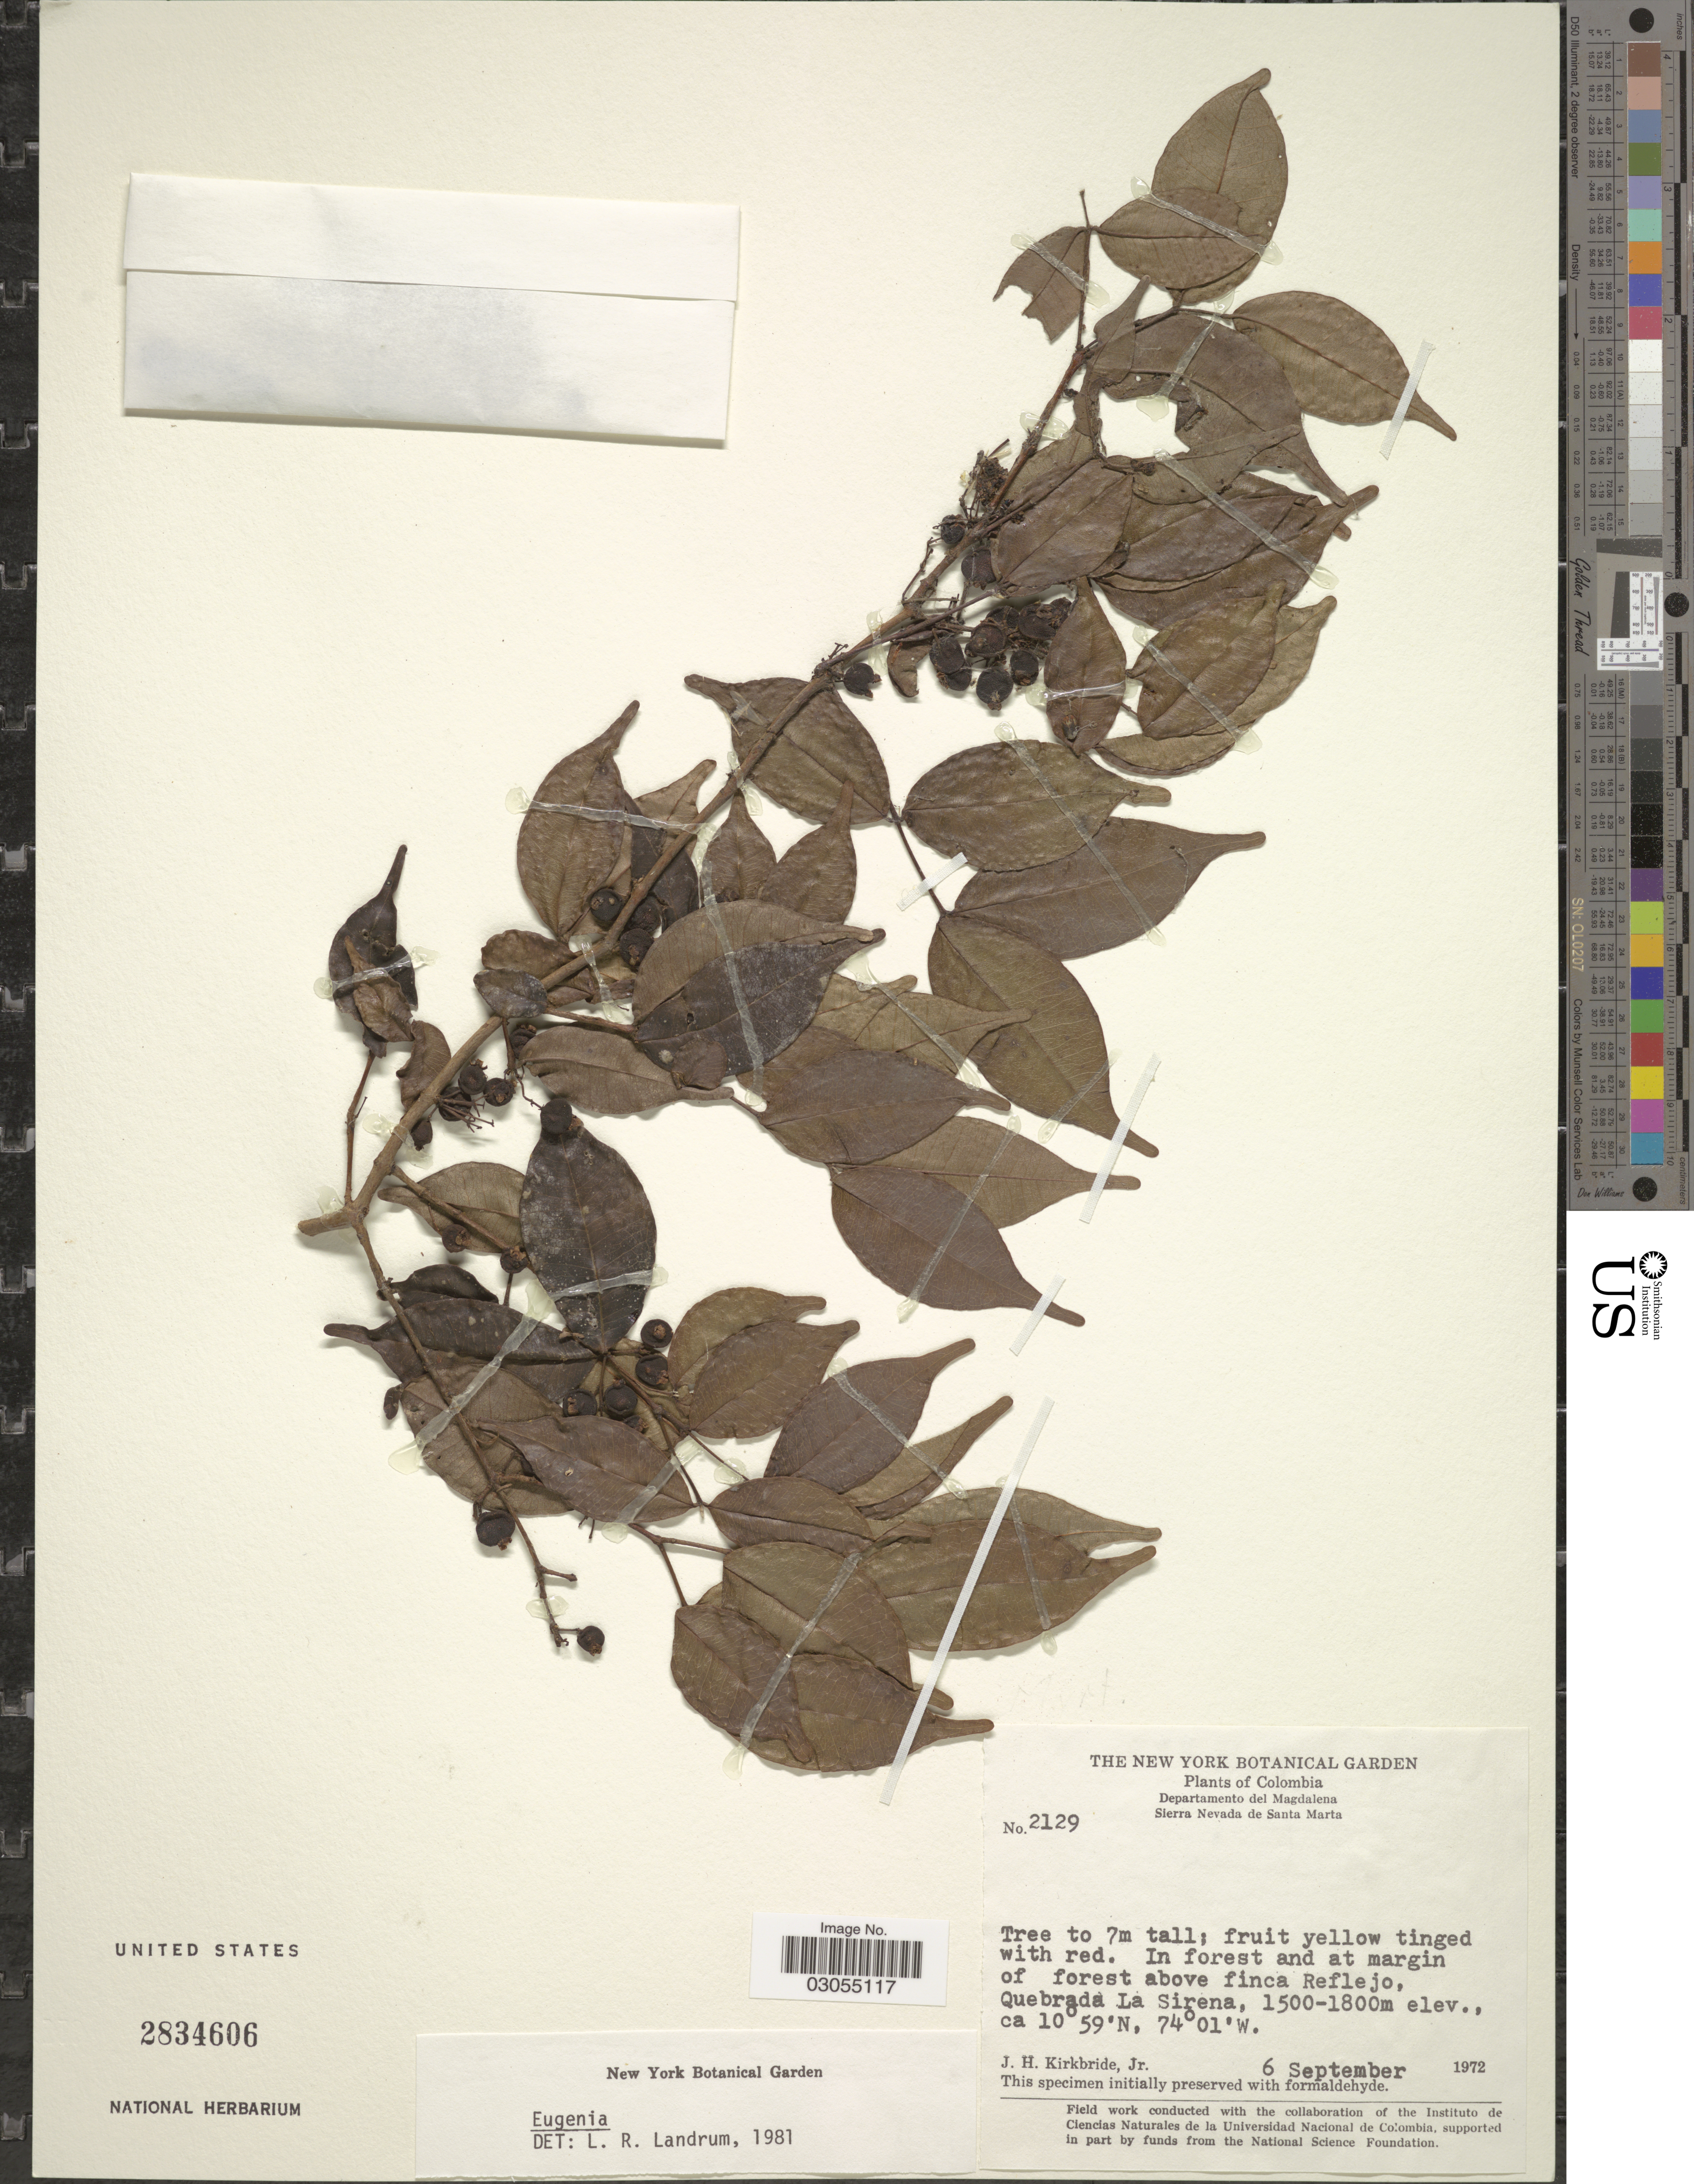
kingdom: Plantae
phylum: Tracheophyta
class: Magnoliopsida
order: Myrtales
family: Myrtaceae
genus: Eugenia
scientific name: Eugenia sp.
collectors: J. H. Kirkbride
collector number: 2129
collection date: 1972-09-06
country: Colombia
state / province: Magdalena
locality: Departamento del Magdalena, Sierra Nevada de Santa Marta, In forest and at margin of forest above finca Reflejo, Quebrada La Sirena.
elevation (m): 1500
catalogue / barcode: US 2834606